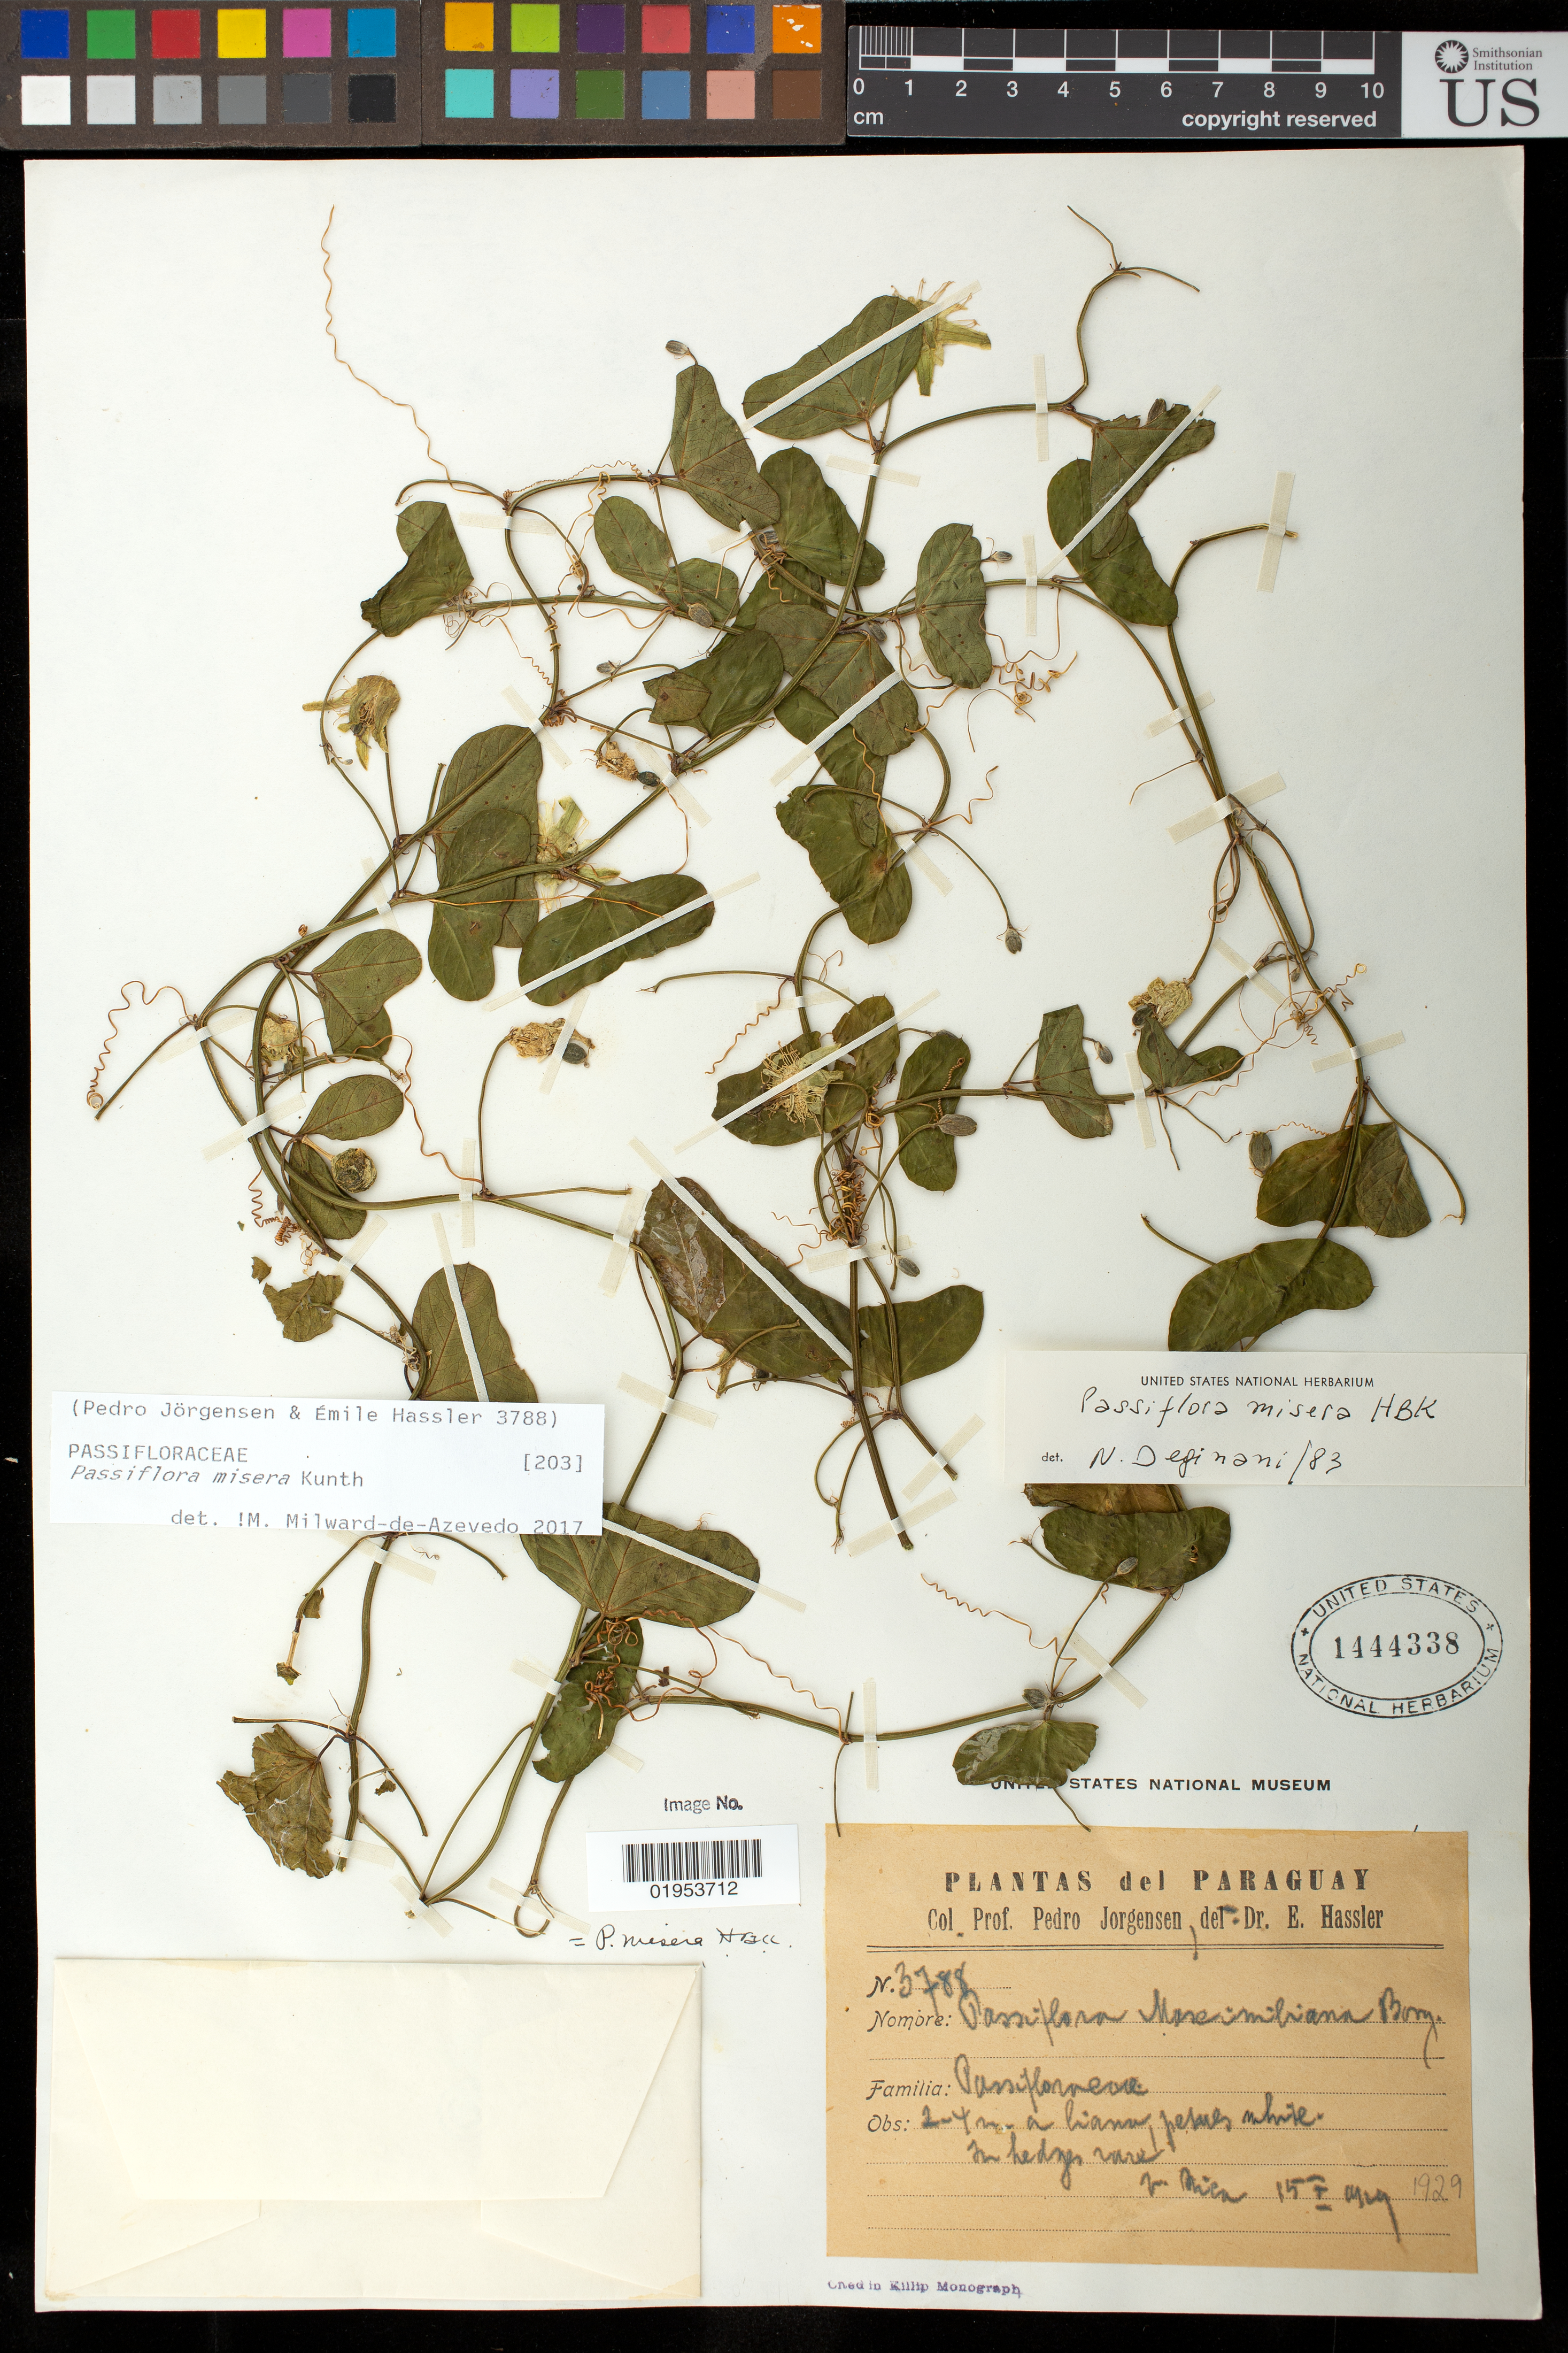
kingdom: Plantae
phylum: Tracheophyta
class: Magnoliopsida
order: Malpighiales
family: Passifloraceae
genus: Passiflora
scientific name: Passiflora misera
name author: Kunth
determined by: Azevedo, M. A. Milward de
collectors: P. Jörgensen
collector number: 3788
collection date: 1929-08-15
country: Paraguay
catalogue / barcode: US 1444338